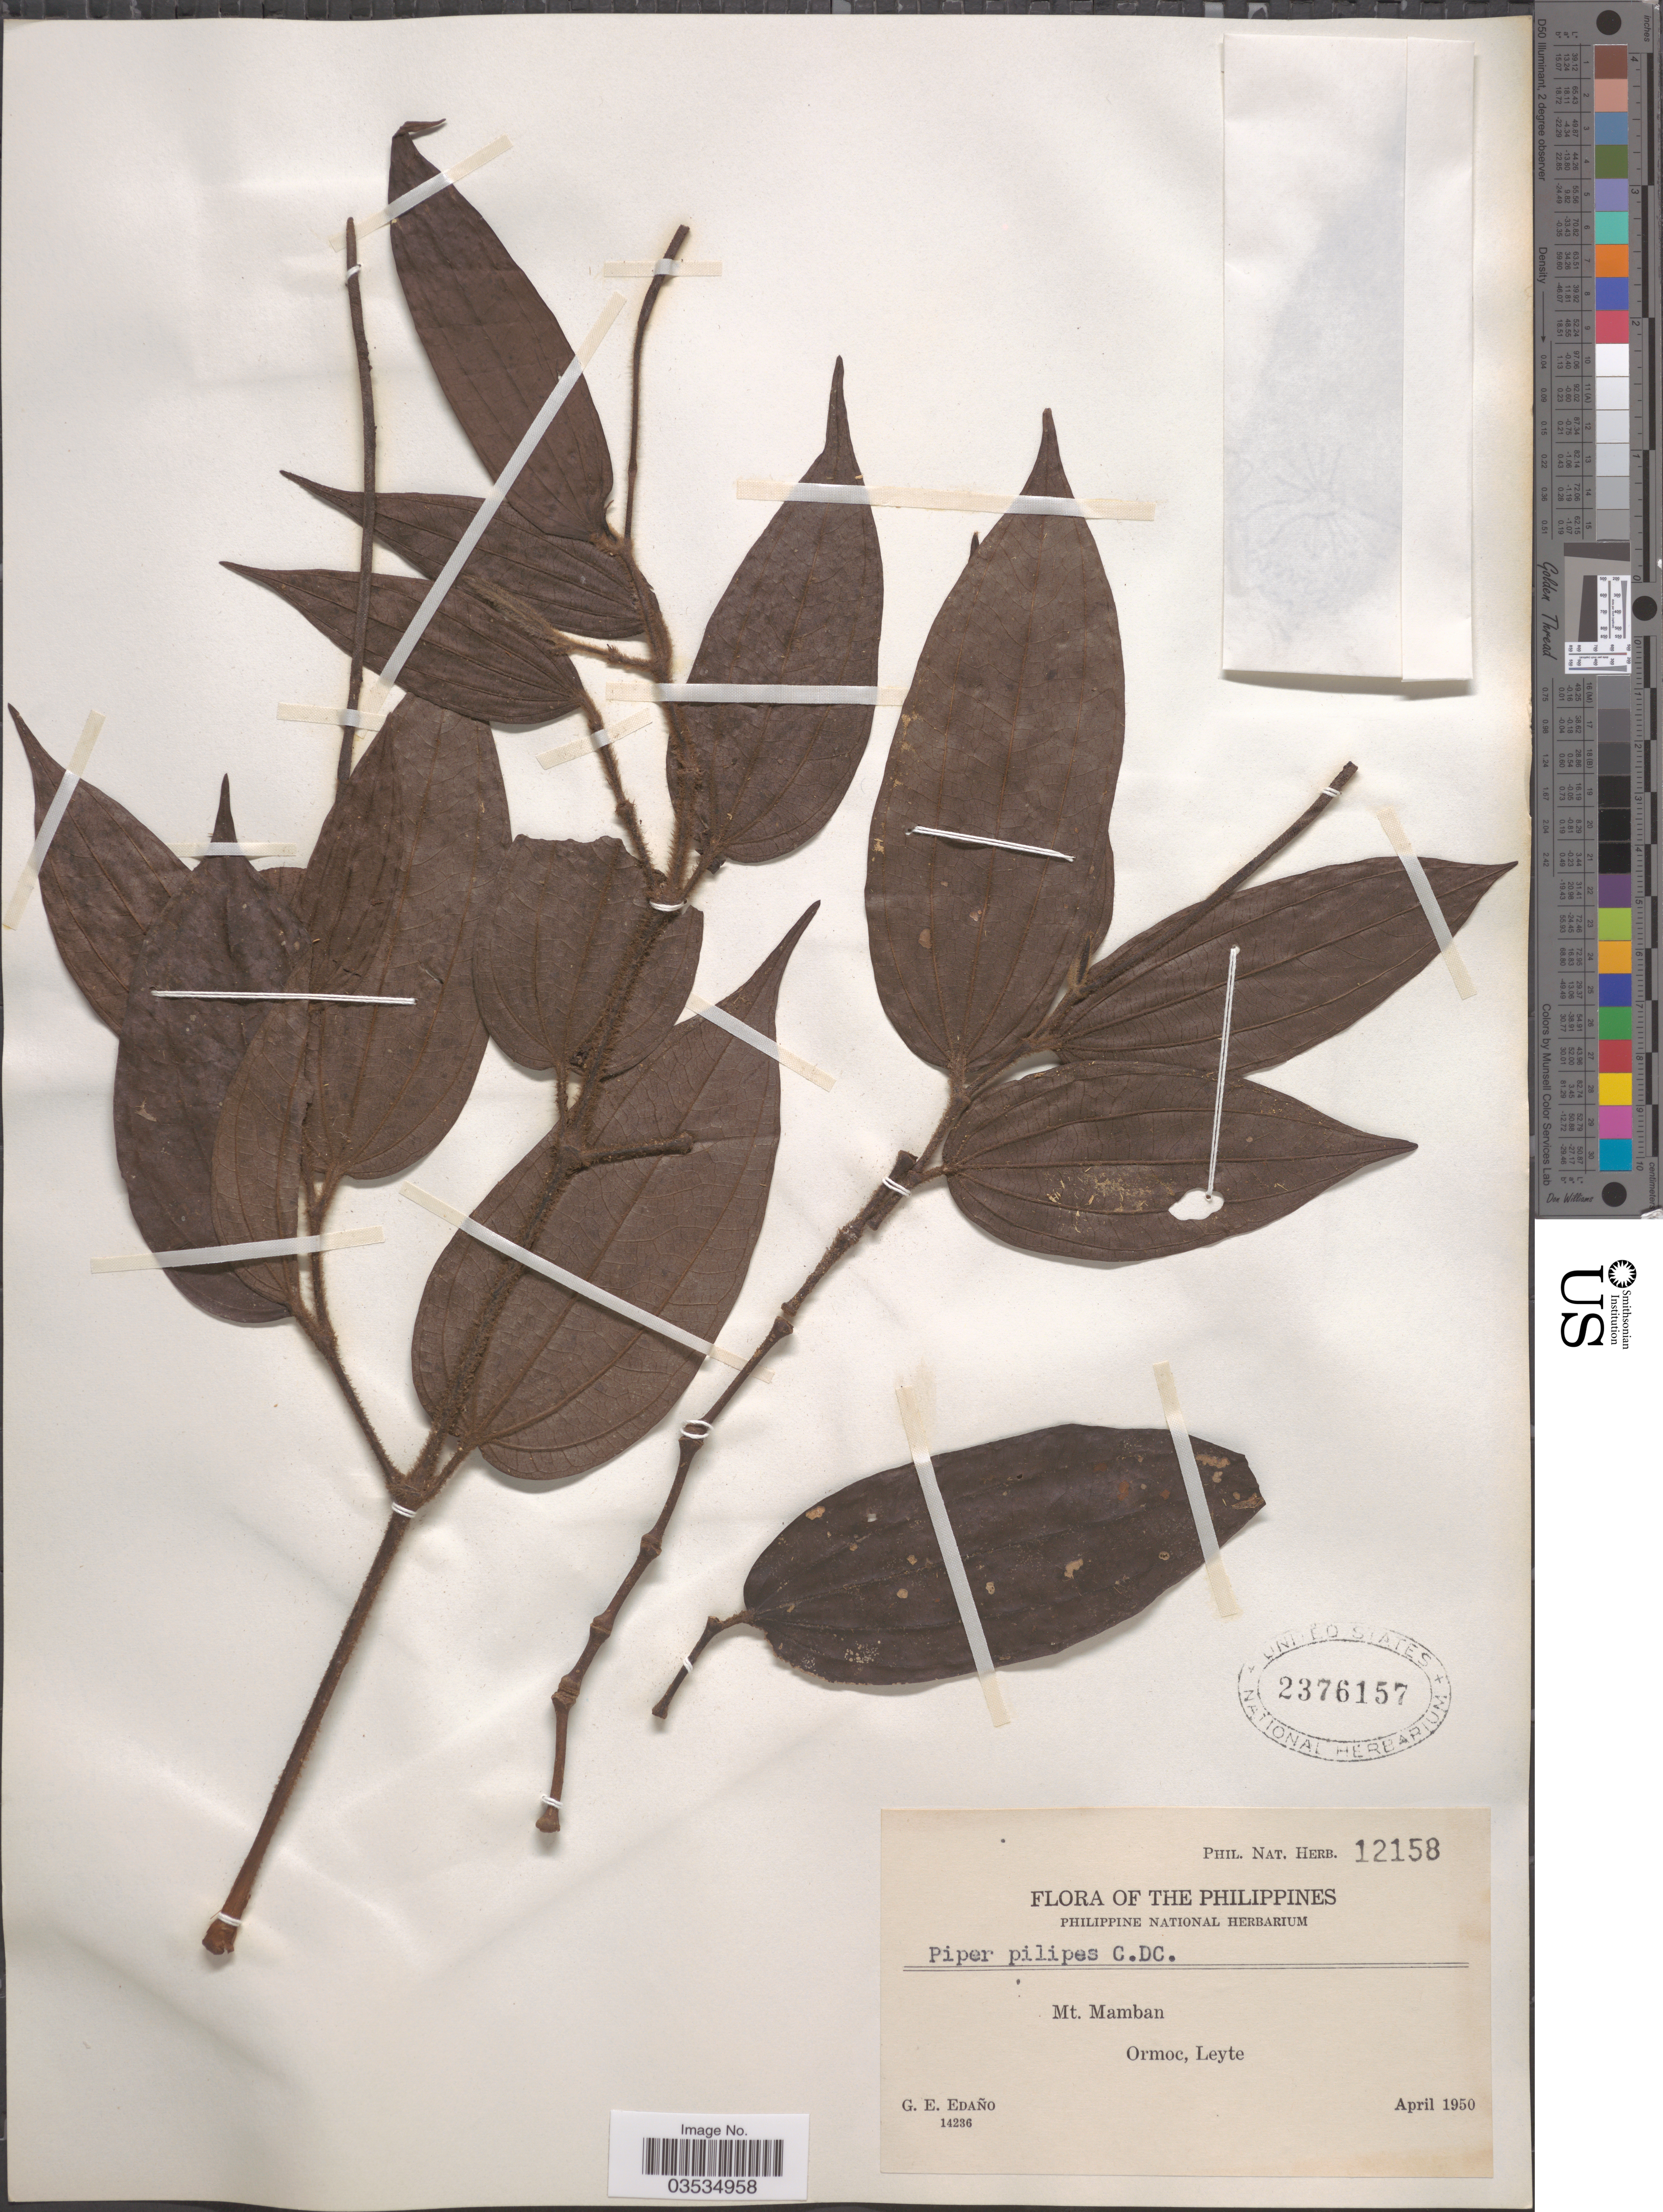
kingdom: Plantae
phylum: Tracheophyta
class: Magnoliopsida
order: Piperales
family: Piperaceae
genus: Piper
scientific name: Piper pilipes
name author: C. DC.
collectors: G. E. Edaño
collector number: Phil. Nat. Herb. 12158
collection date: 1950-04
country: Philippines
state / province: Eastern Visayas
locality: Mt. Mamban. Ormoc, Leyte.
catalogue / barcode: US 2376157